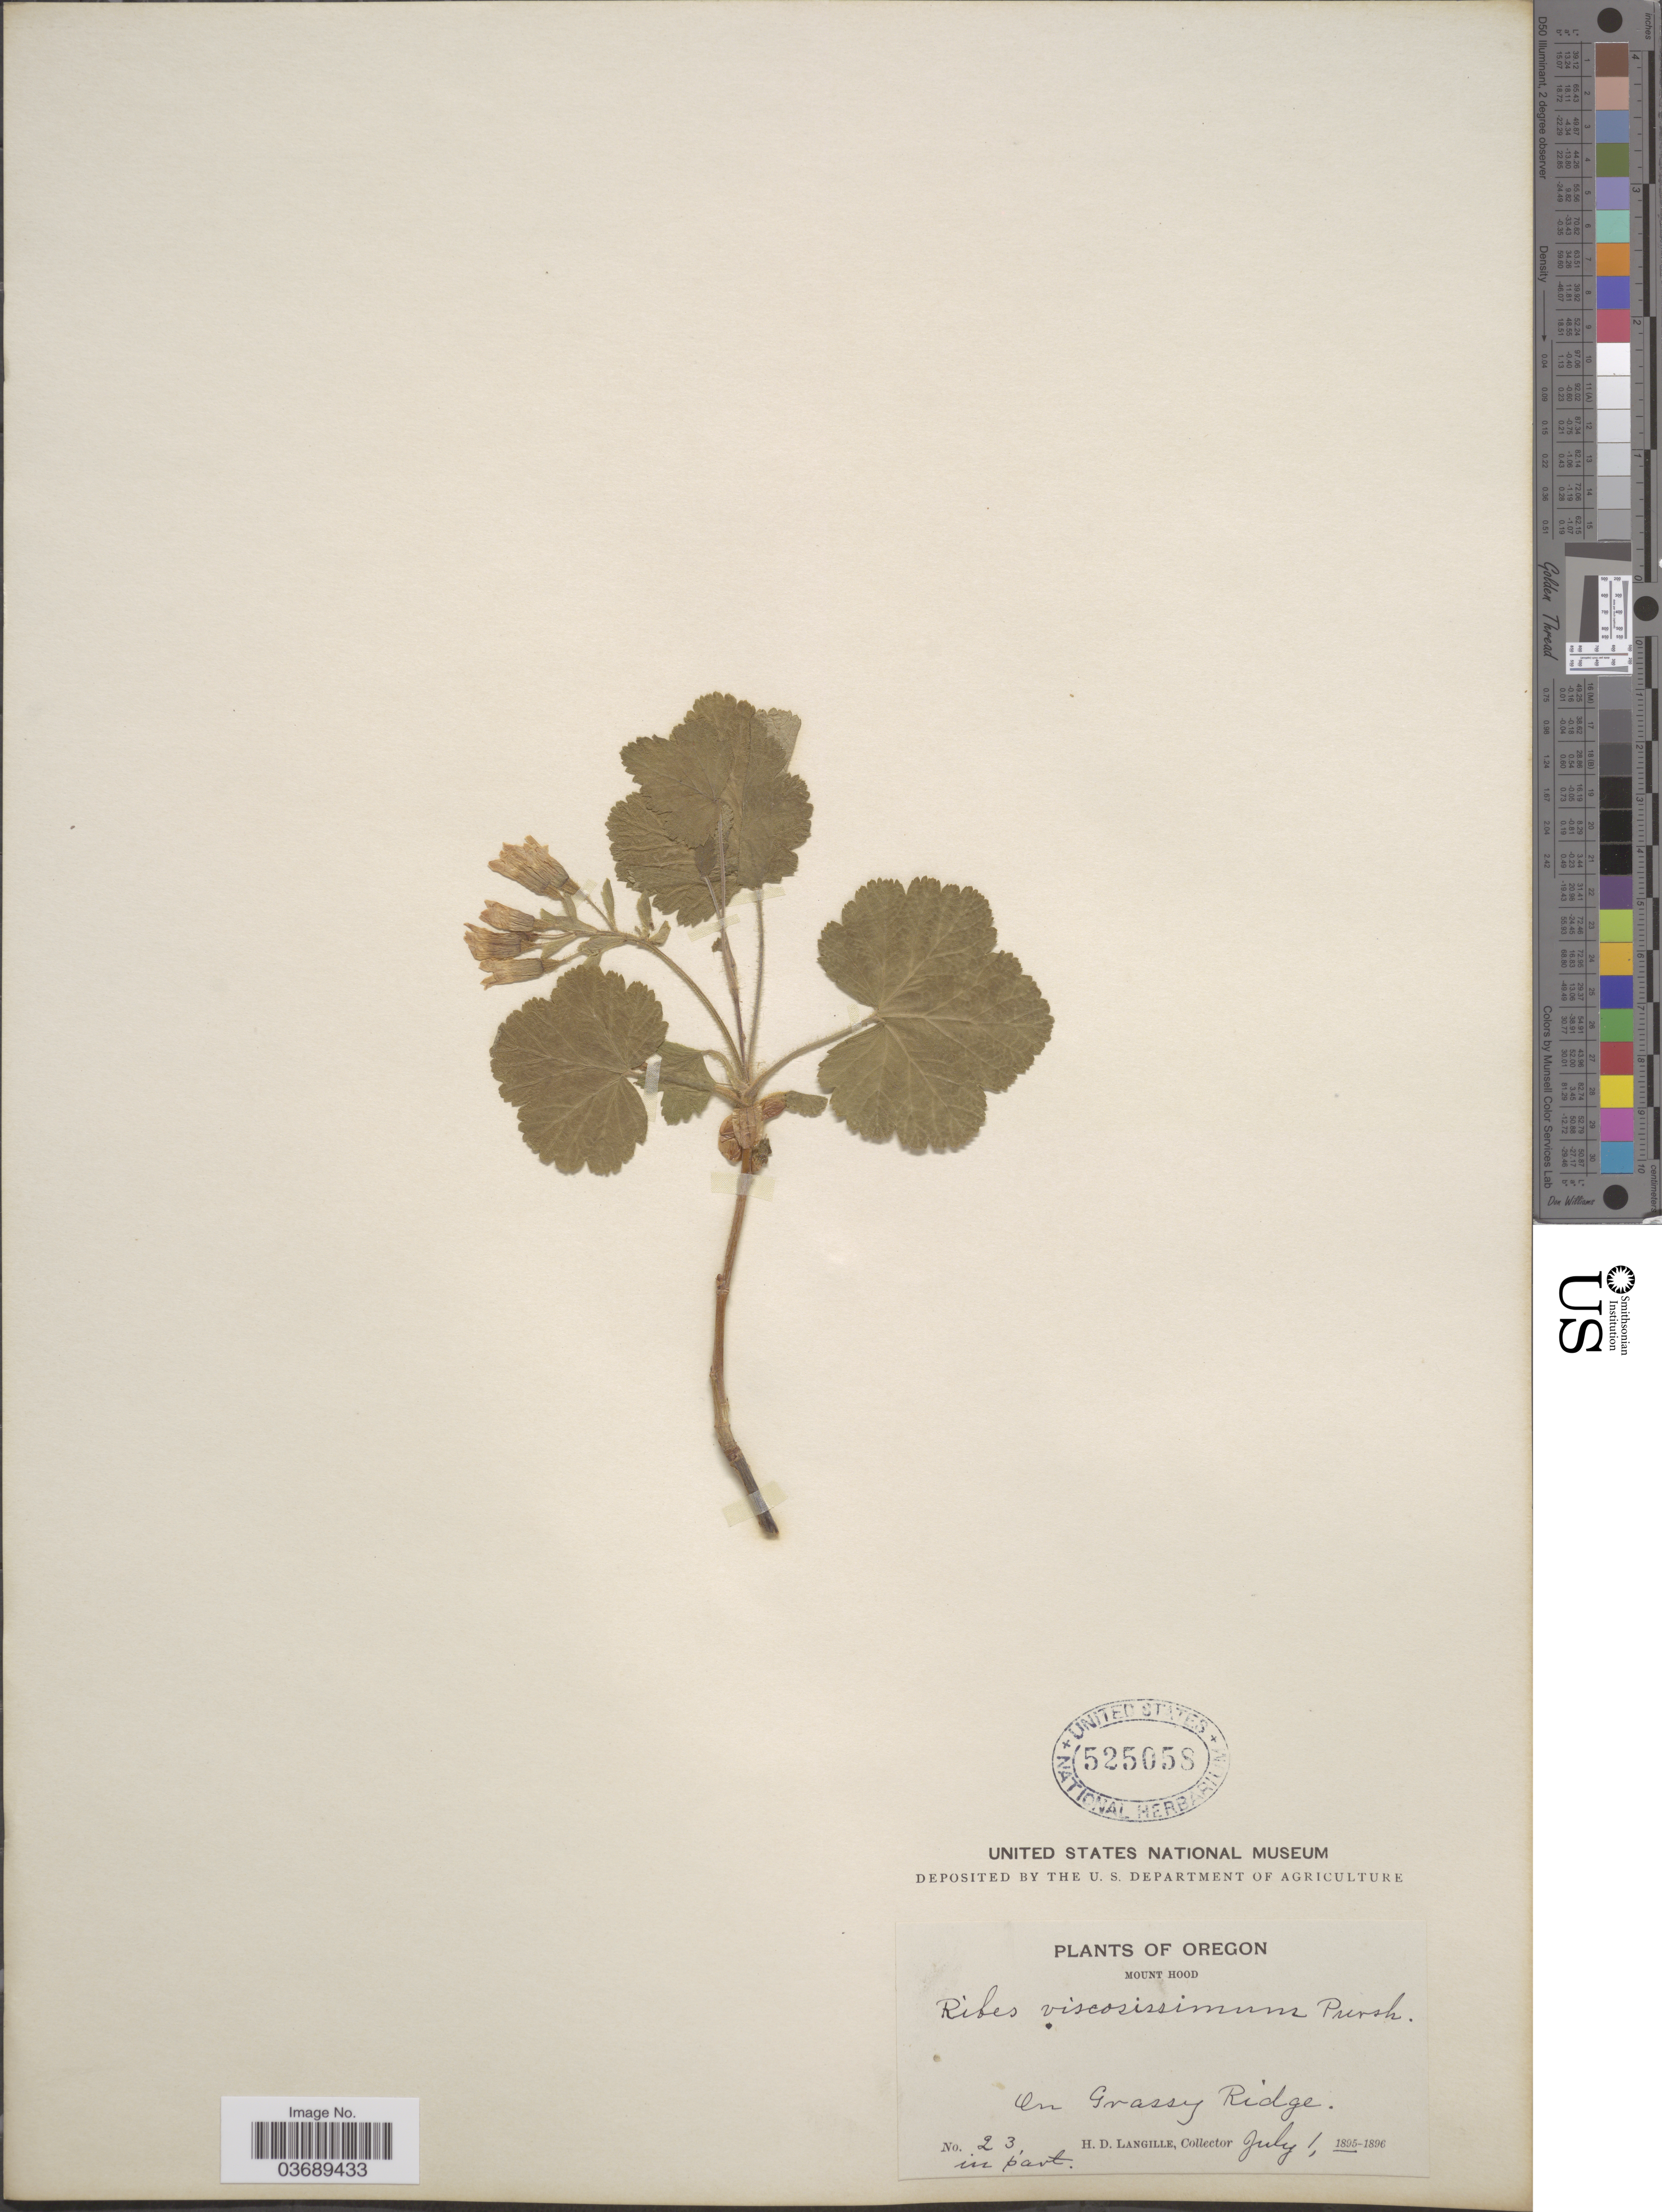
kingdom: Plantae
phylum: Tracheophyta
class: Magnoliopsida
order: Saxifragales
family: Grossulariaceae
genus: Ribes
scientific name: Ribes viscosissimum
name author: Pursh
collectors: H. Langille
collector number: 23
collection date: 1895-07-01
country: United States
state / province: Oregon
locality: Mount Hood. On Grassy Ridge.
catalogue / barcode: US 525058